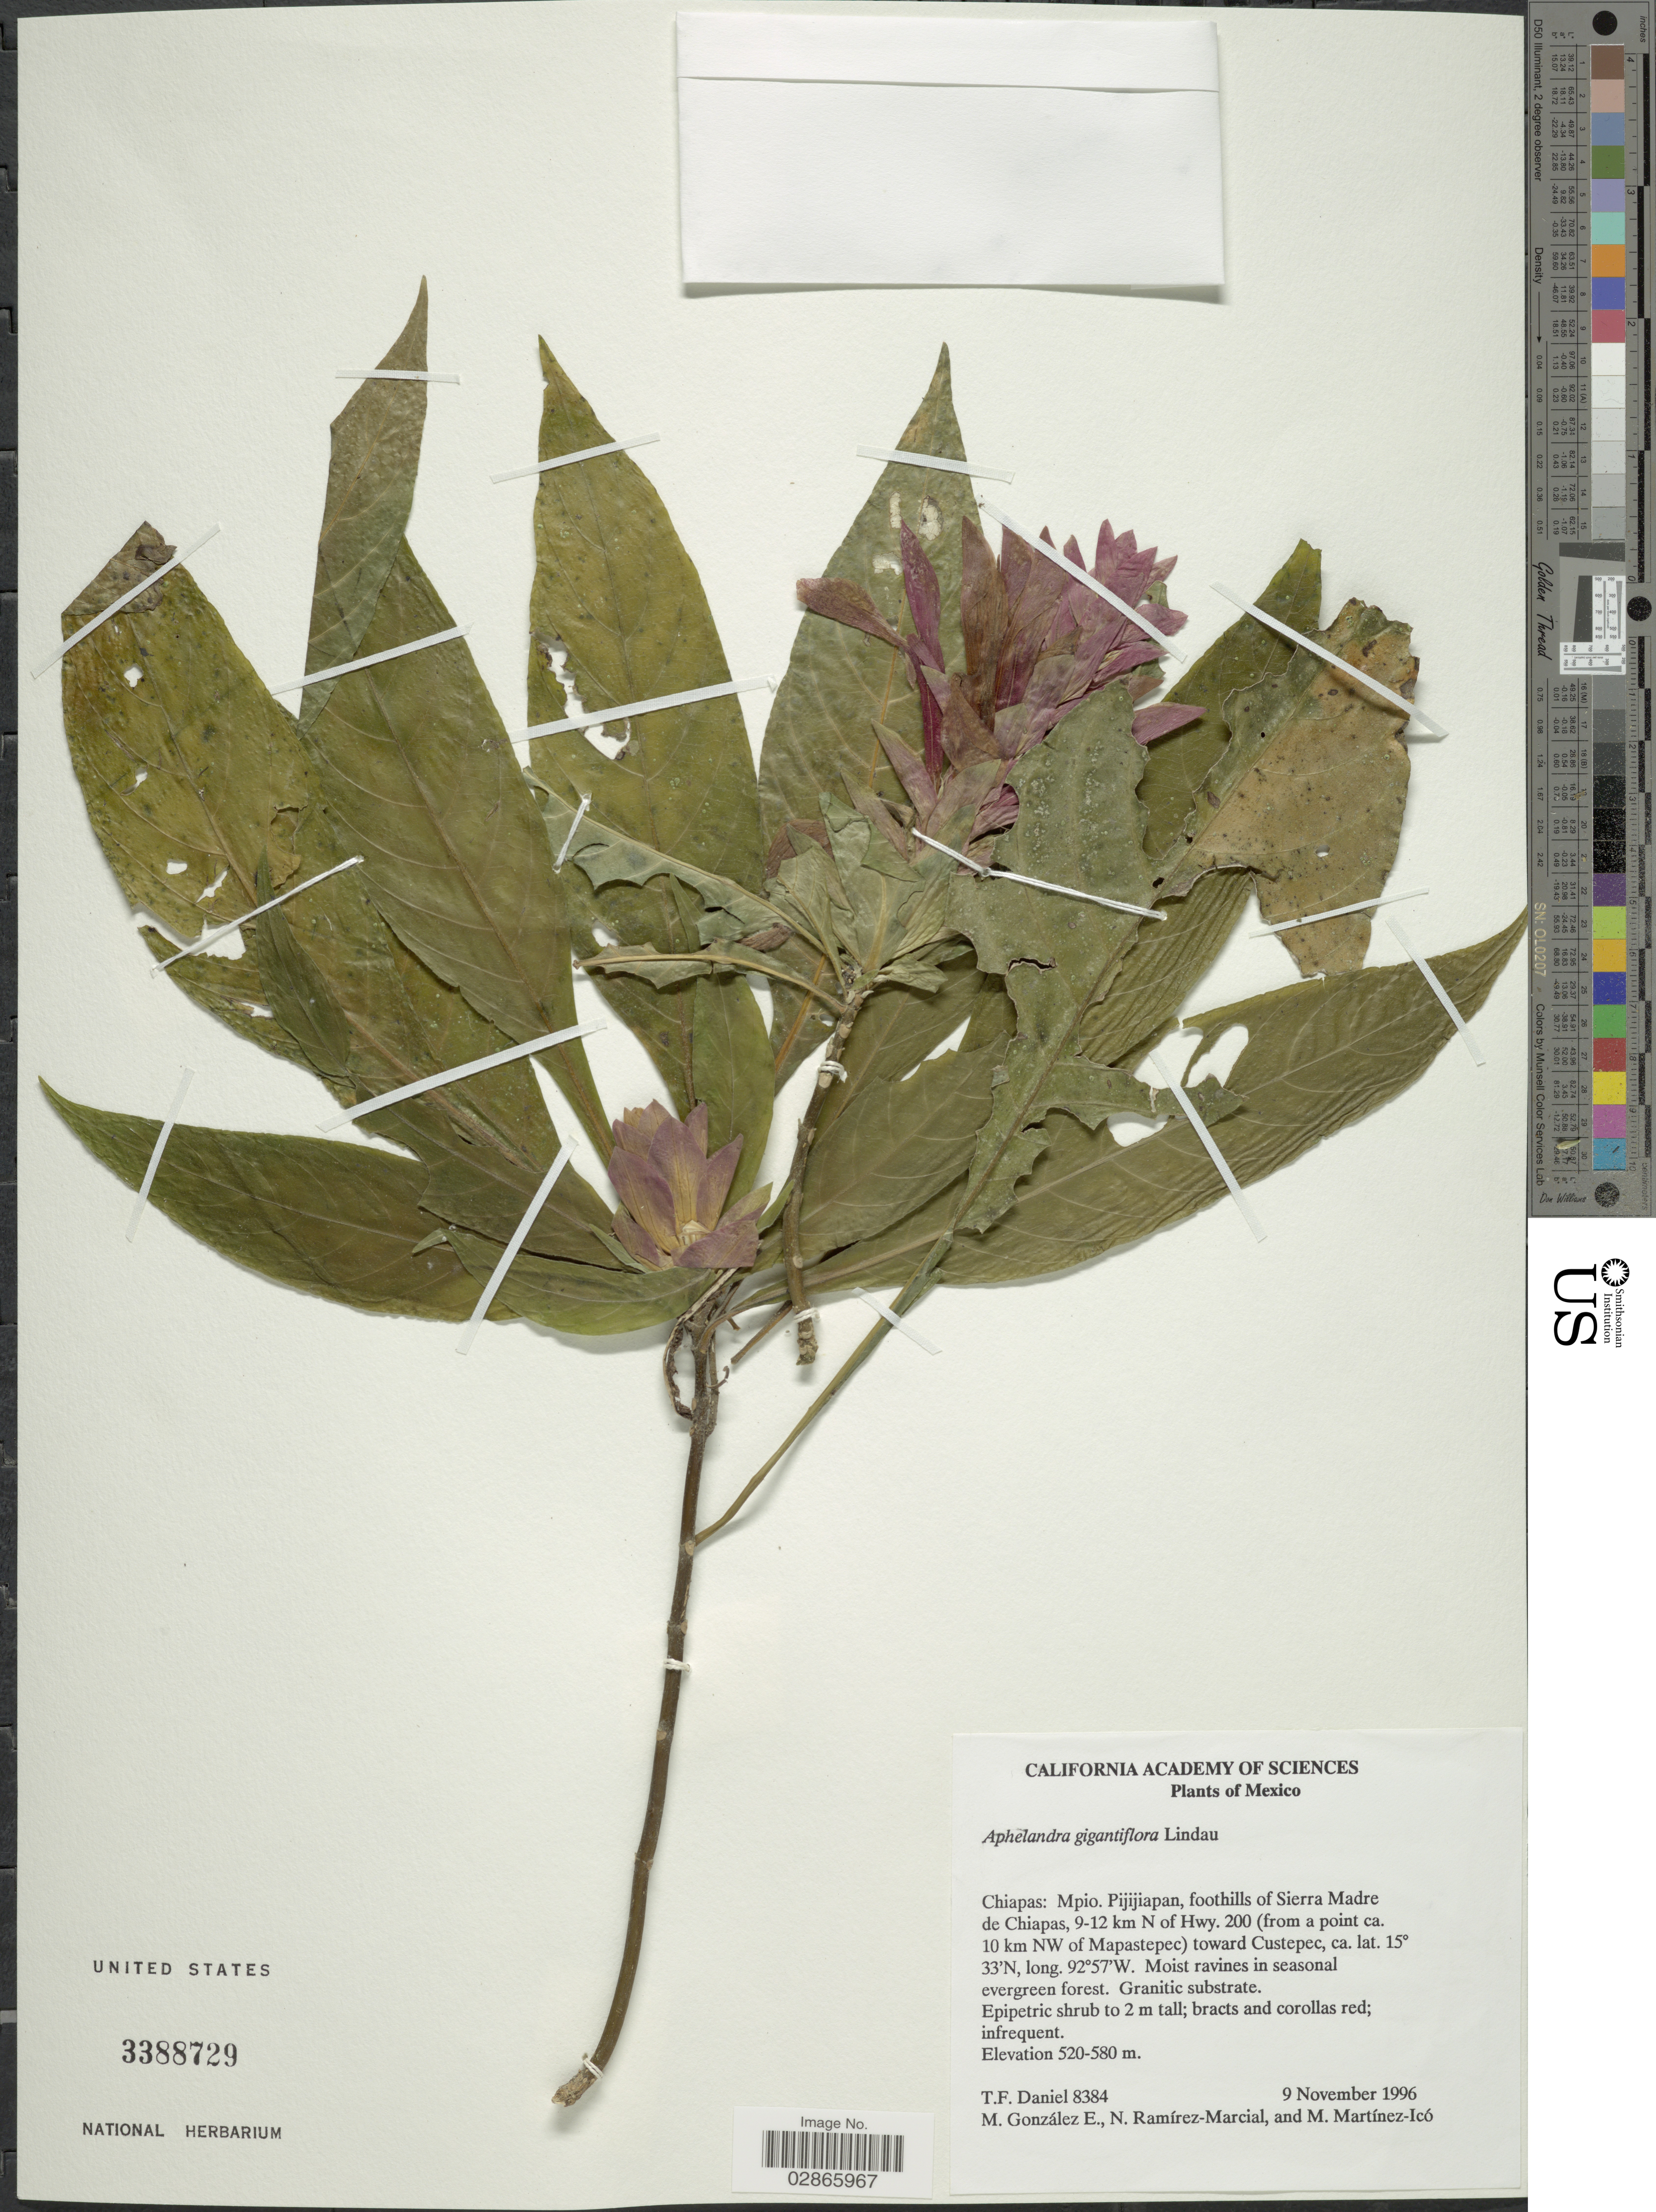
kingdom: Plantae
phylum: Tracheophyta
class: Magnoliopsida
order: Lamiales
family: Acanthaceae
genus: Aphelandra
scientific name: Aphelandra gigantiflora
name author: Lindau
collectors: T. F. Daniel, M. González, N. Ramírez & M. Martinez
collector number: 8384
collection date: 1996-11-09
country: Mexico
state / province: Chiapas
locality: Mpio. Pijijiapan, foothills of Sierra Madre de Chiapas, 9-12 km N of Hwy. 200 (from a point ca. 10 km NW of Mapastepec) toward Custepec.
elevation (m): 520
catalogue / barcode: US 3388729